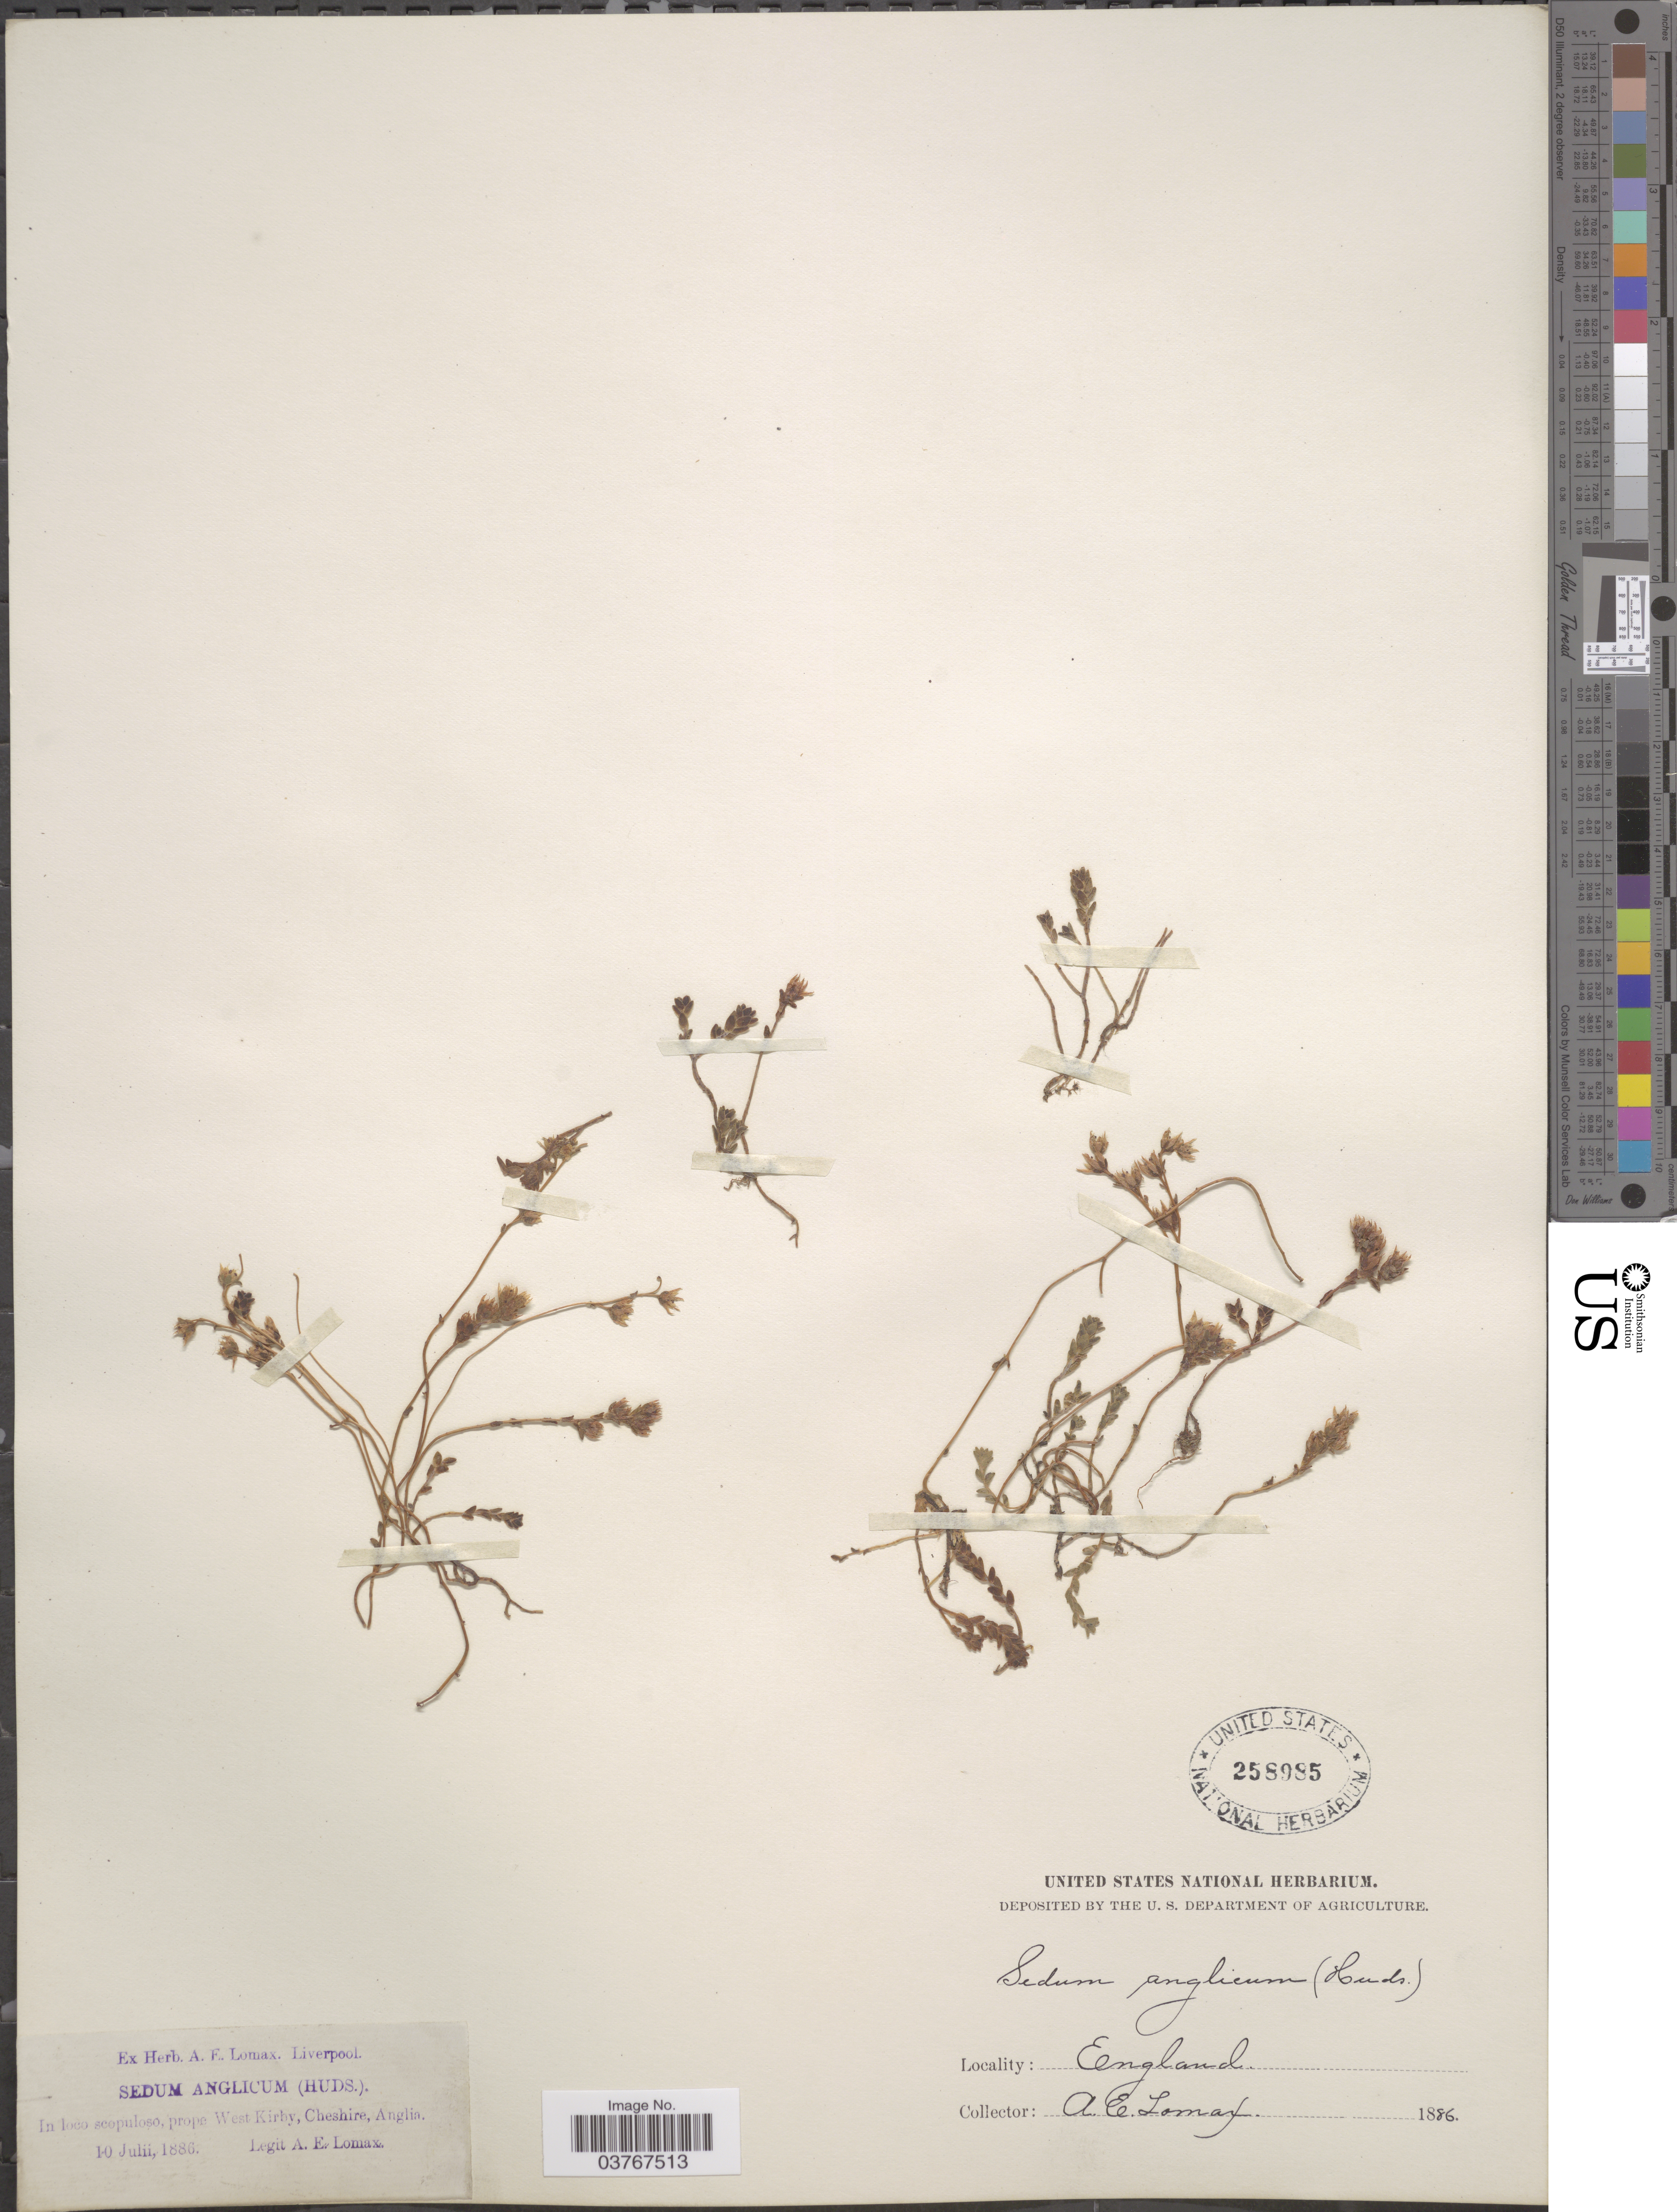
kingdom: Plantae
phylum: Tracheophyta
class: Magnoliopsida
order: Saxifragales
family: Crassulaceae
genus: Sedum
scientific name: Sedum anglicum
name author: Huds.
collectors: A. Lomax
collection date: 1886-07-10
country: United Kingdom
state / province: England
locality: In loco scopuloso, prope West Kirby, Cheshire, Anglia.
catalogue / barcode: US 258985